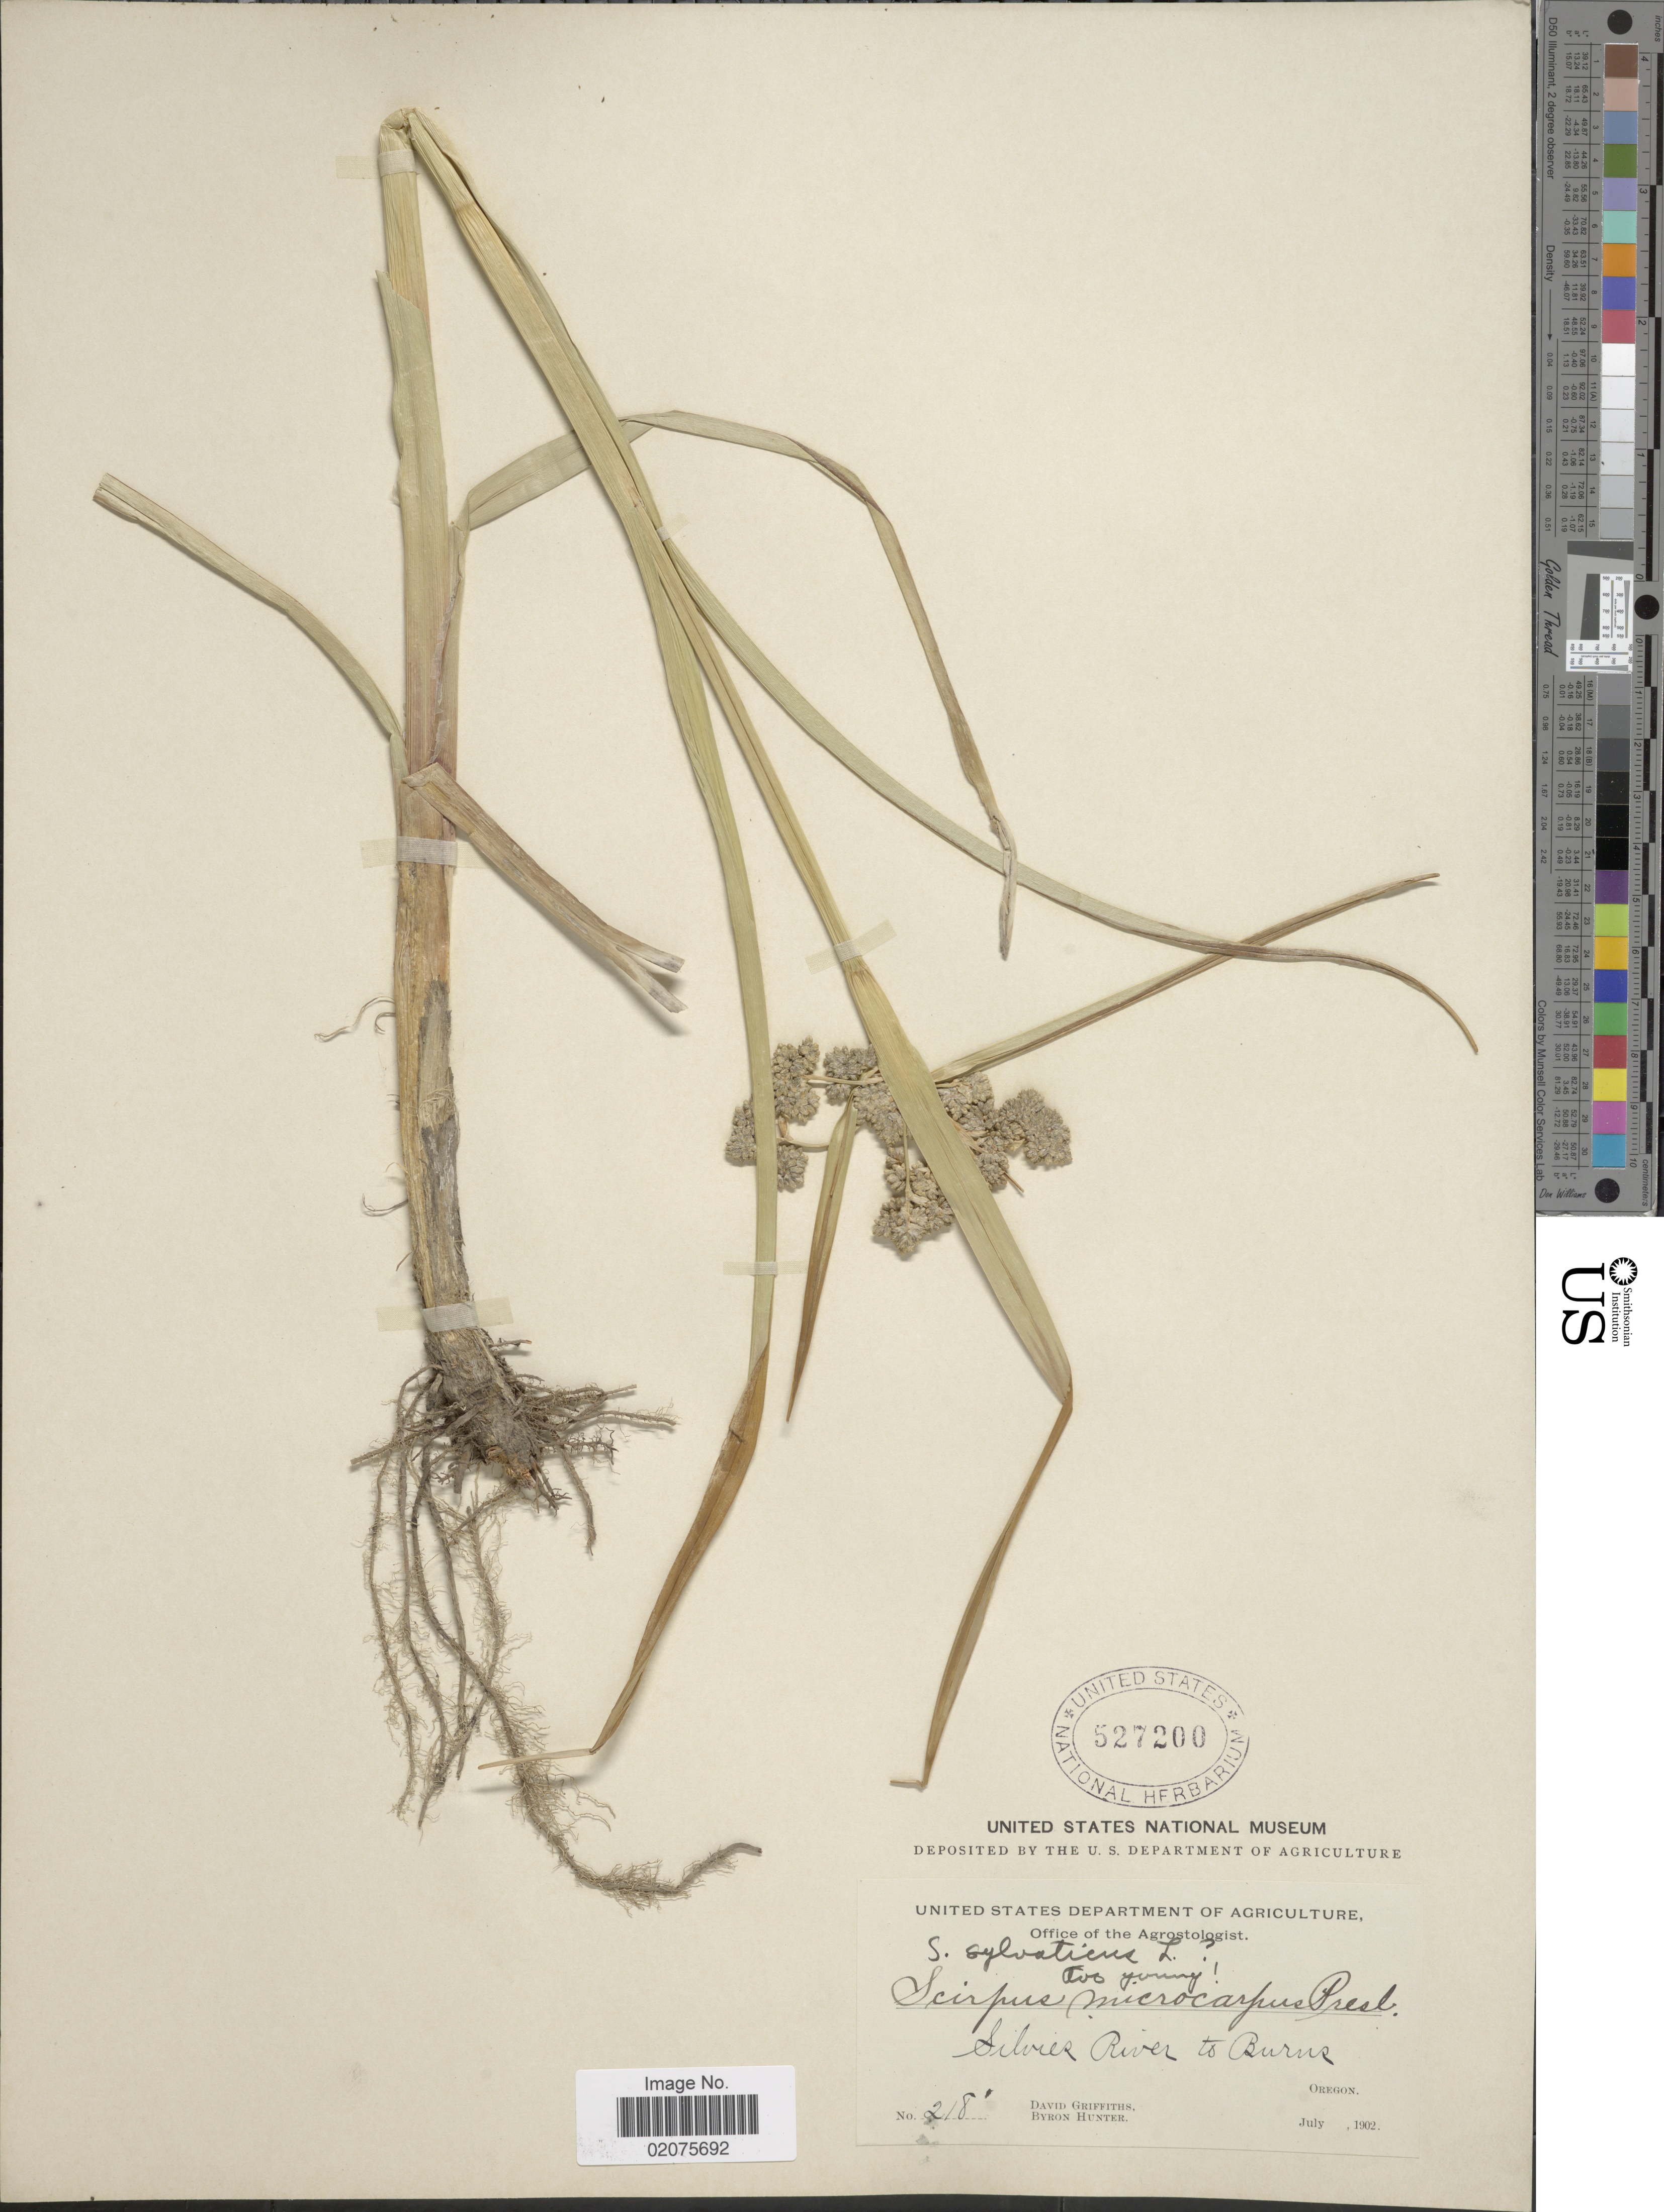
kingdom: Plantae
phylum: Tracheophyta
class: Liliopsida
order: Poales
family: Cyperaceae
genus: Scirpus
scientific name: Scirpus microcarpus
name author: J. Presl & C. Presl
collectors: D. Griffiths & B. Hunter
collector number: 218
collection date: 1902-07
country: United States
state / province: Oregon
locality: Silvier River to Burne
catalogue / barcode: US 527200